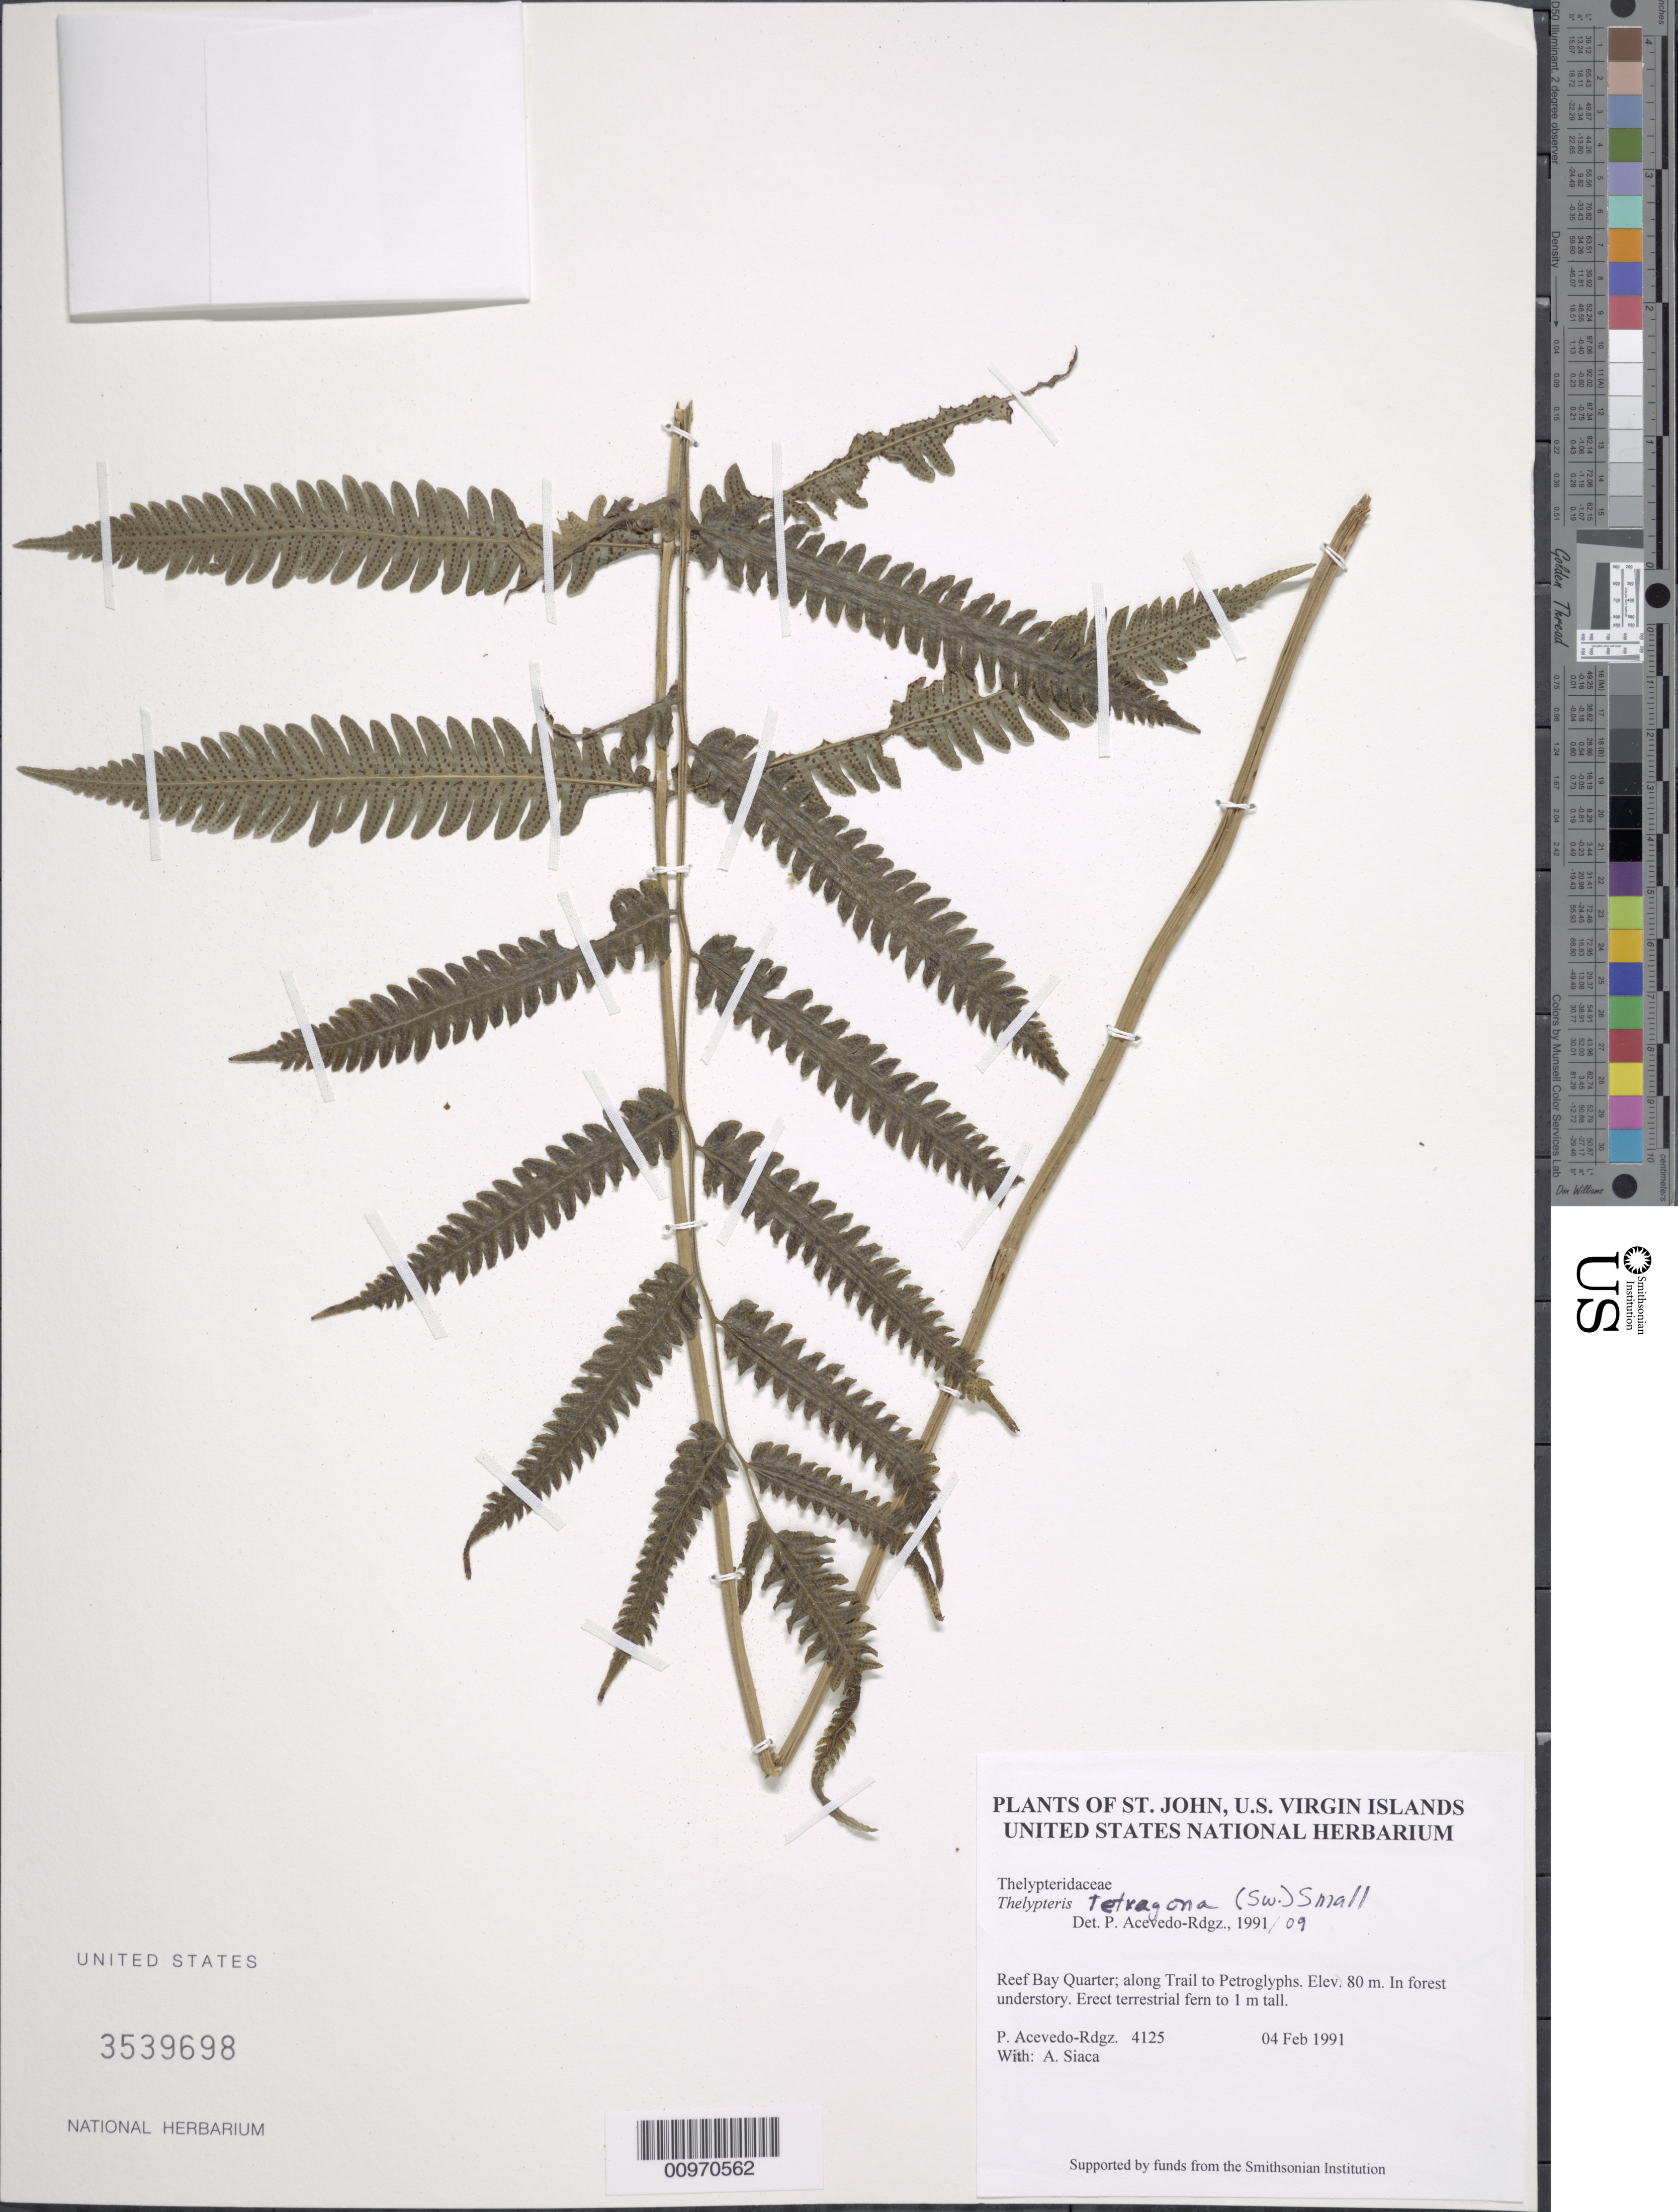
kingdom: Plantae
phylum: Tracheophyta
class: Polypodiopsida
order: Polypodiales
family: Thelypteridaceae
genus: Goniopteris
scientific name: Goniopteris tetragona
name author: (C. Presl) Sw.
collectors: P. Acevedo-Rodr. & A. Siaca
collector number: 4125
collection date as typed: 04 Feb 1991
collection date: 1991-02-04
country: U.S. Virgin Islands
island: St. John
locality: Reef Bay Quarter; along Trail to Petroglyphs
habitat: In forest understory.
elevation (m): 80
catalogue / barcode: US 3539698